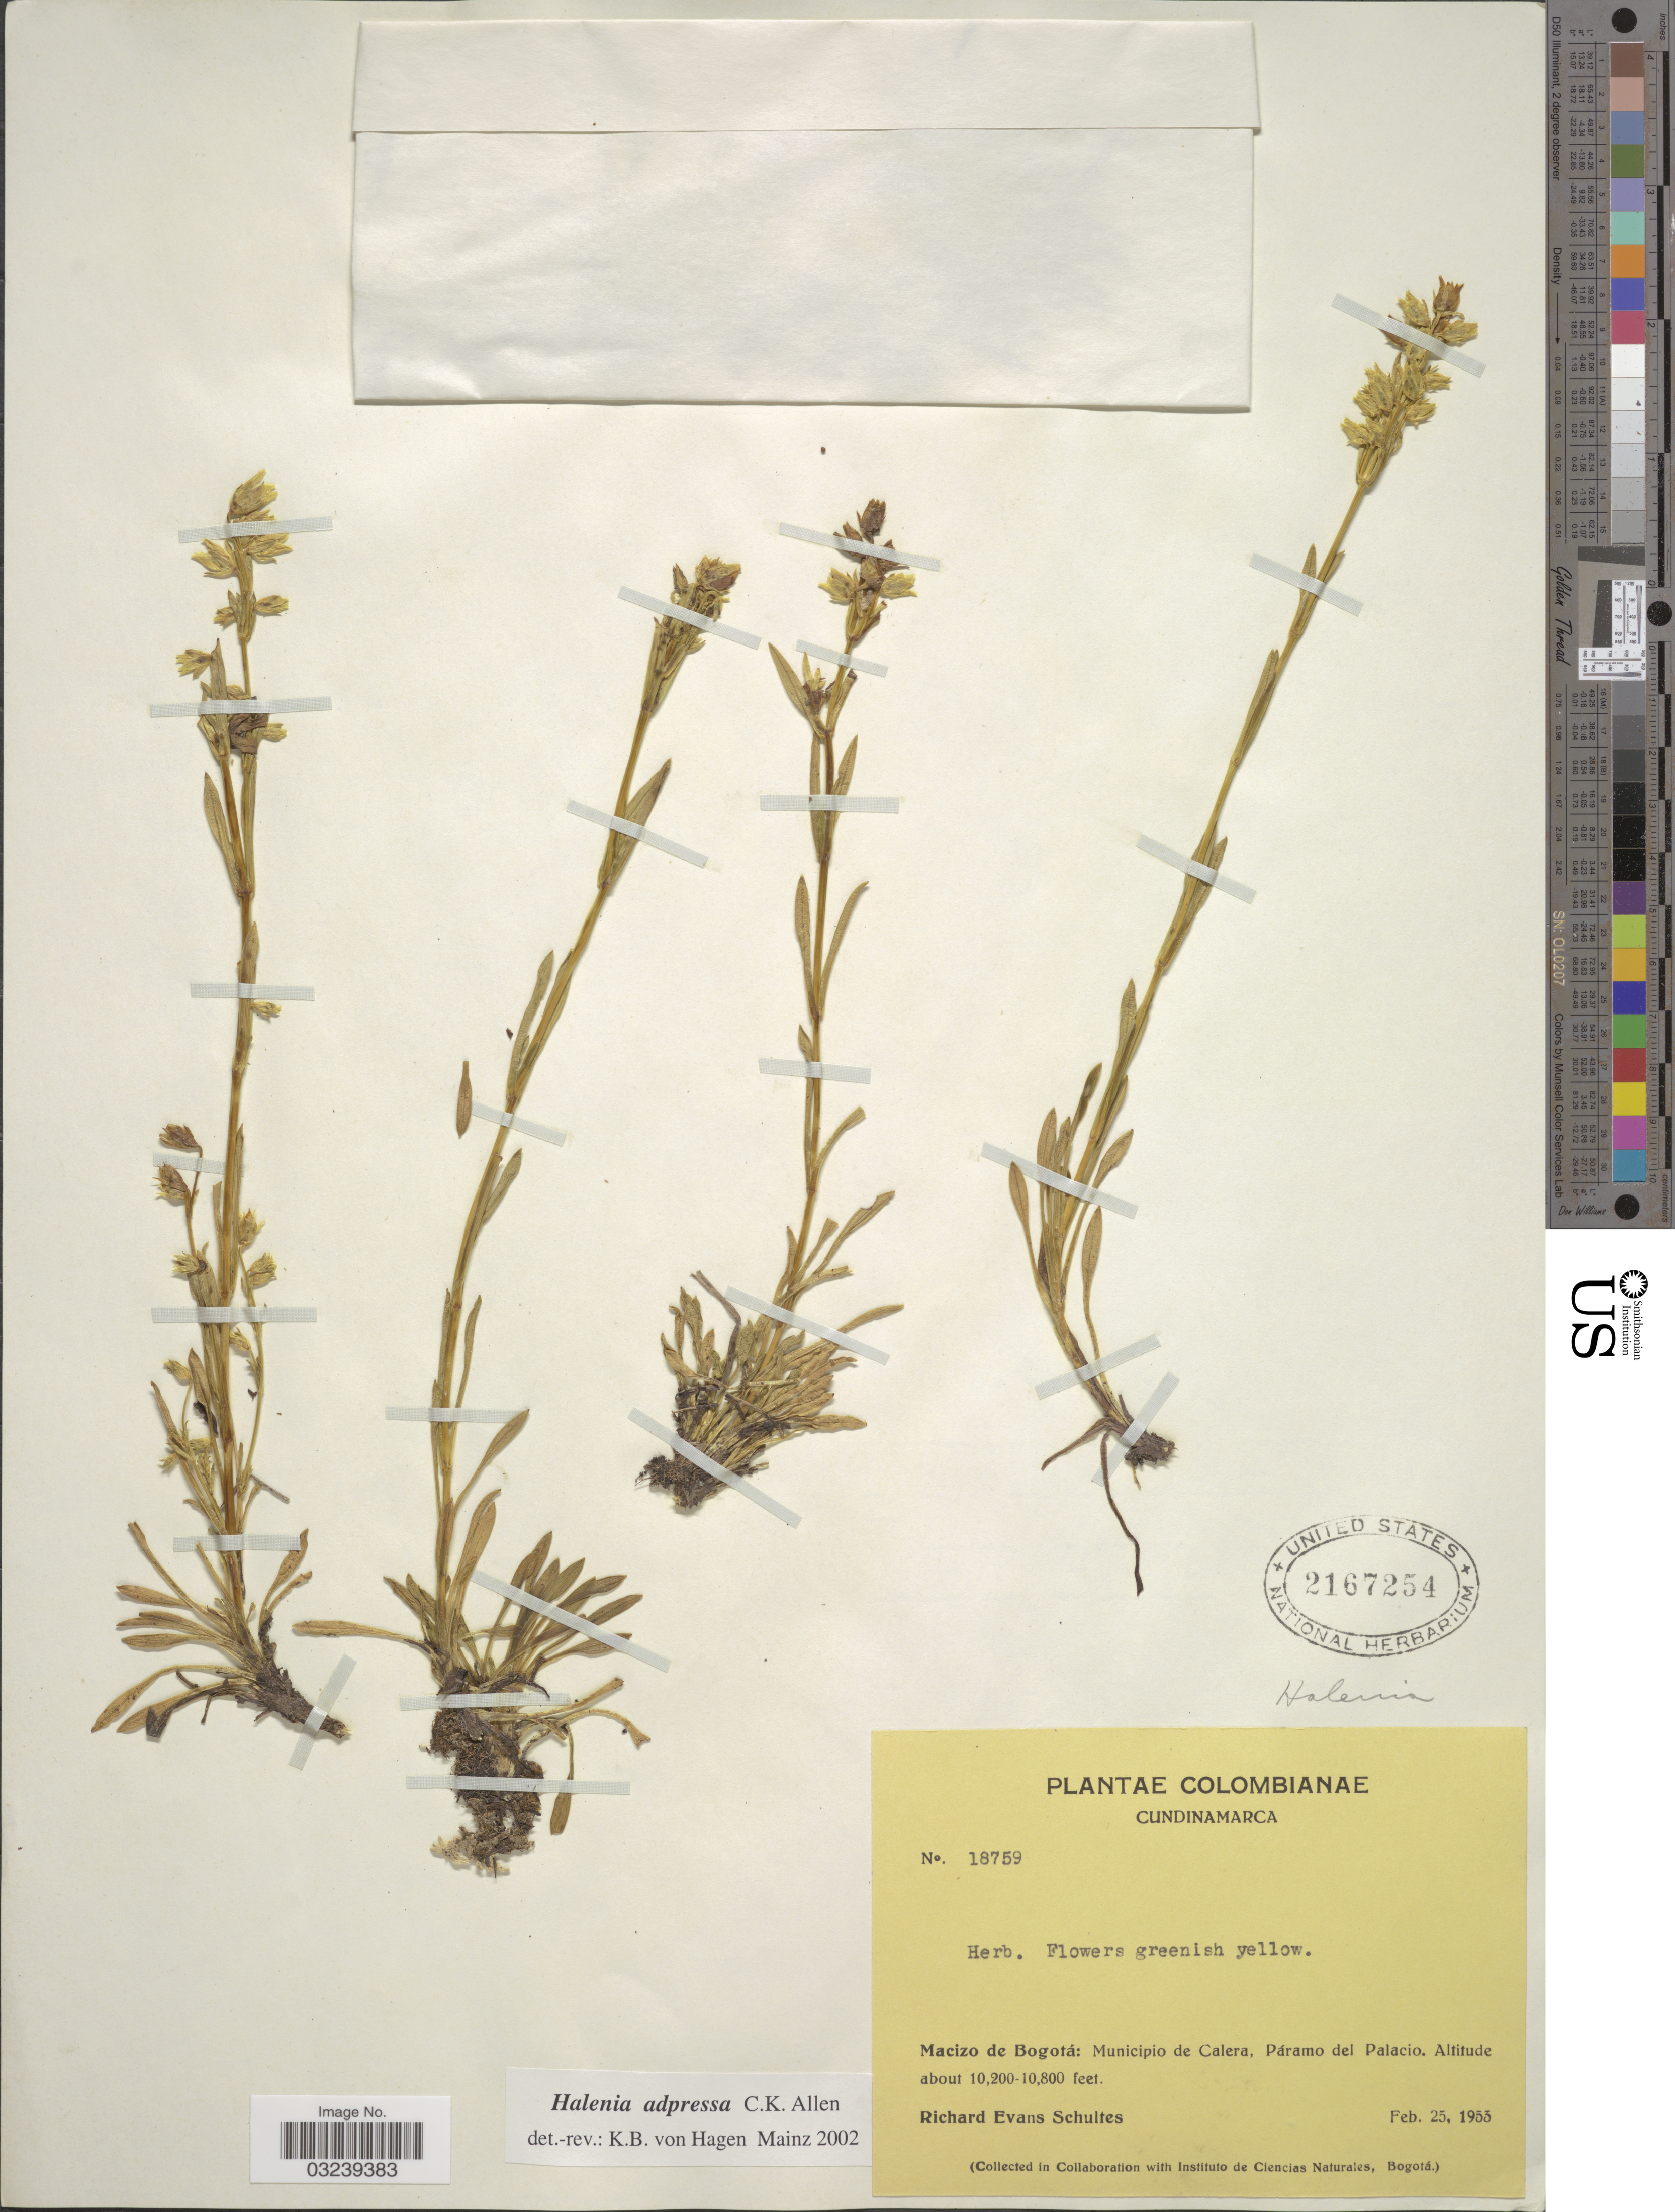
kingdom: Plantae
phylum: Tracheophyta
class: Magnoliopsida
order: Gentianales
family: Gentianaceae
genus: Halenia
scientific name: Halenia adpressa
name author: C.K. Allen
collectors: R. E. Schultes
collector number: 18759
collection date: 1933-02-25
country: Colombia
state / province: Cundinamarca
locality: Macizo de Bogotá: Municipio de Calera, Páramo del Palacio.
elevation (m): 3109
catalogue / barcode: US 2167254